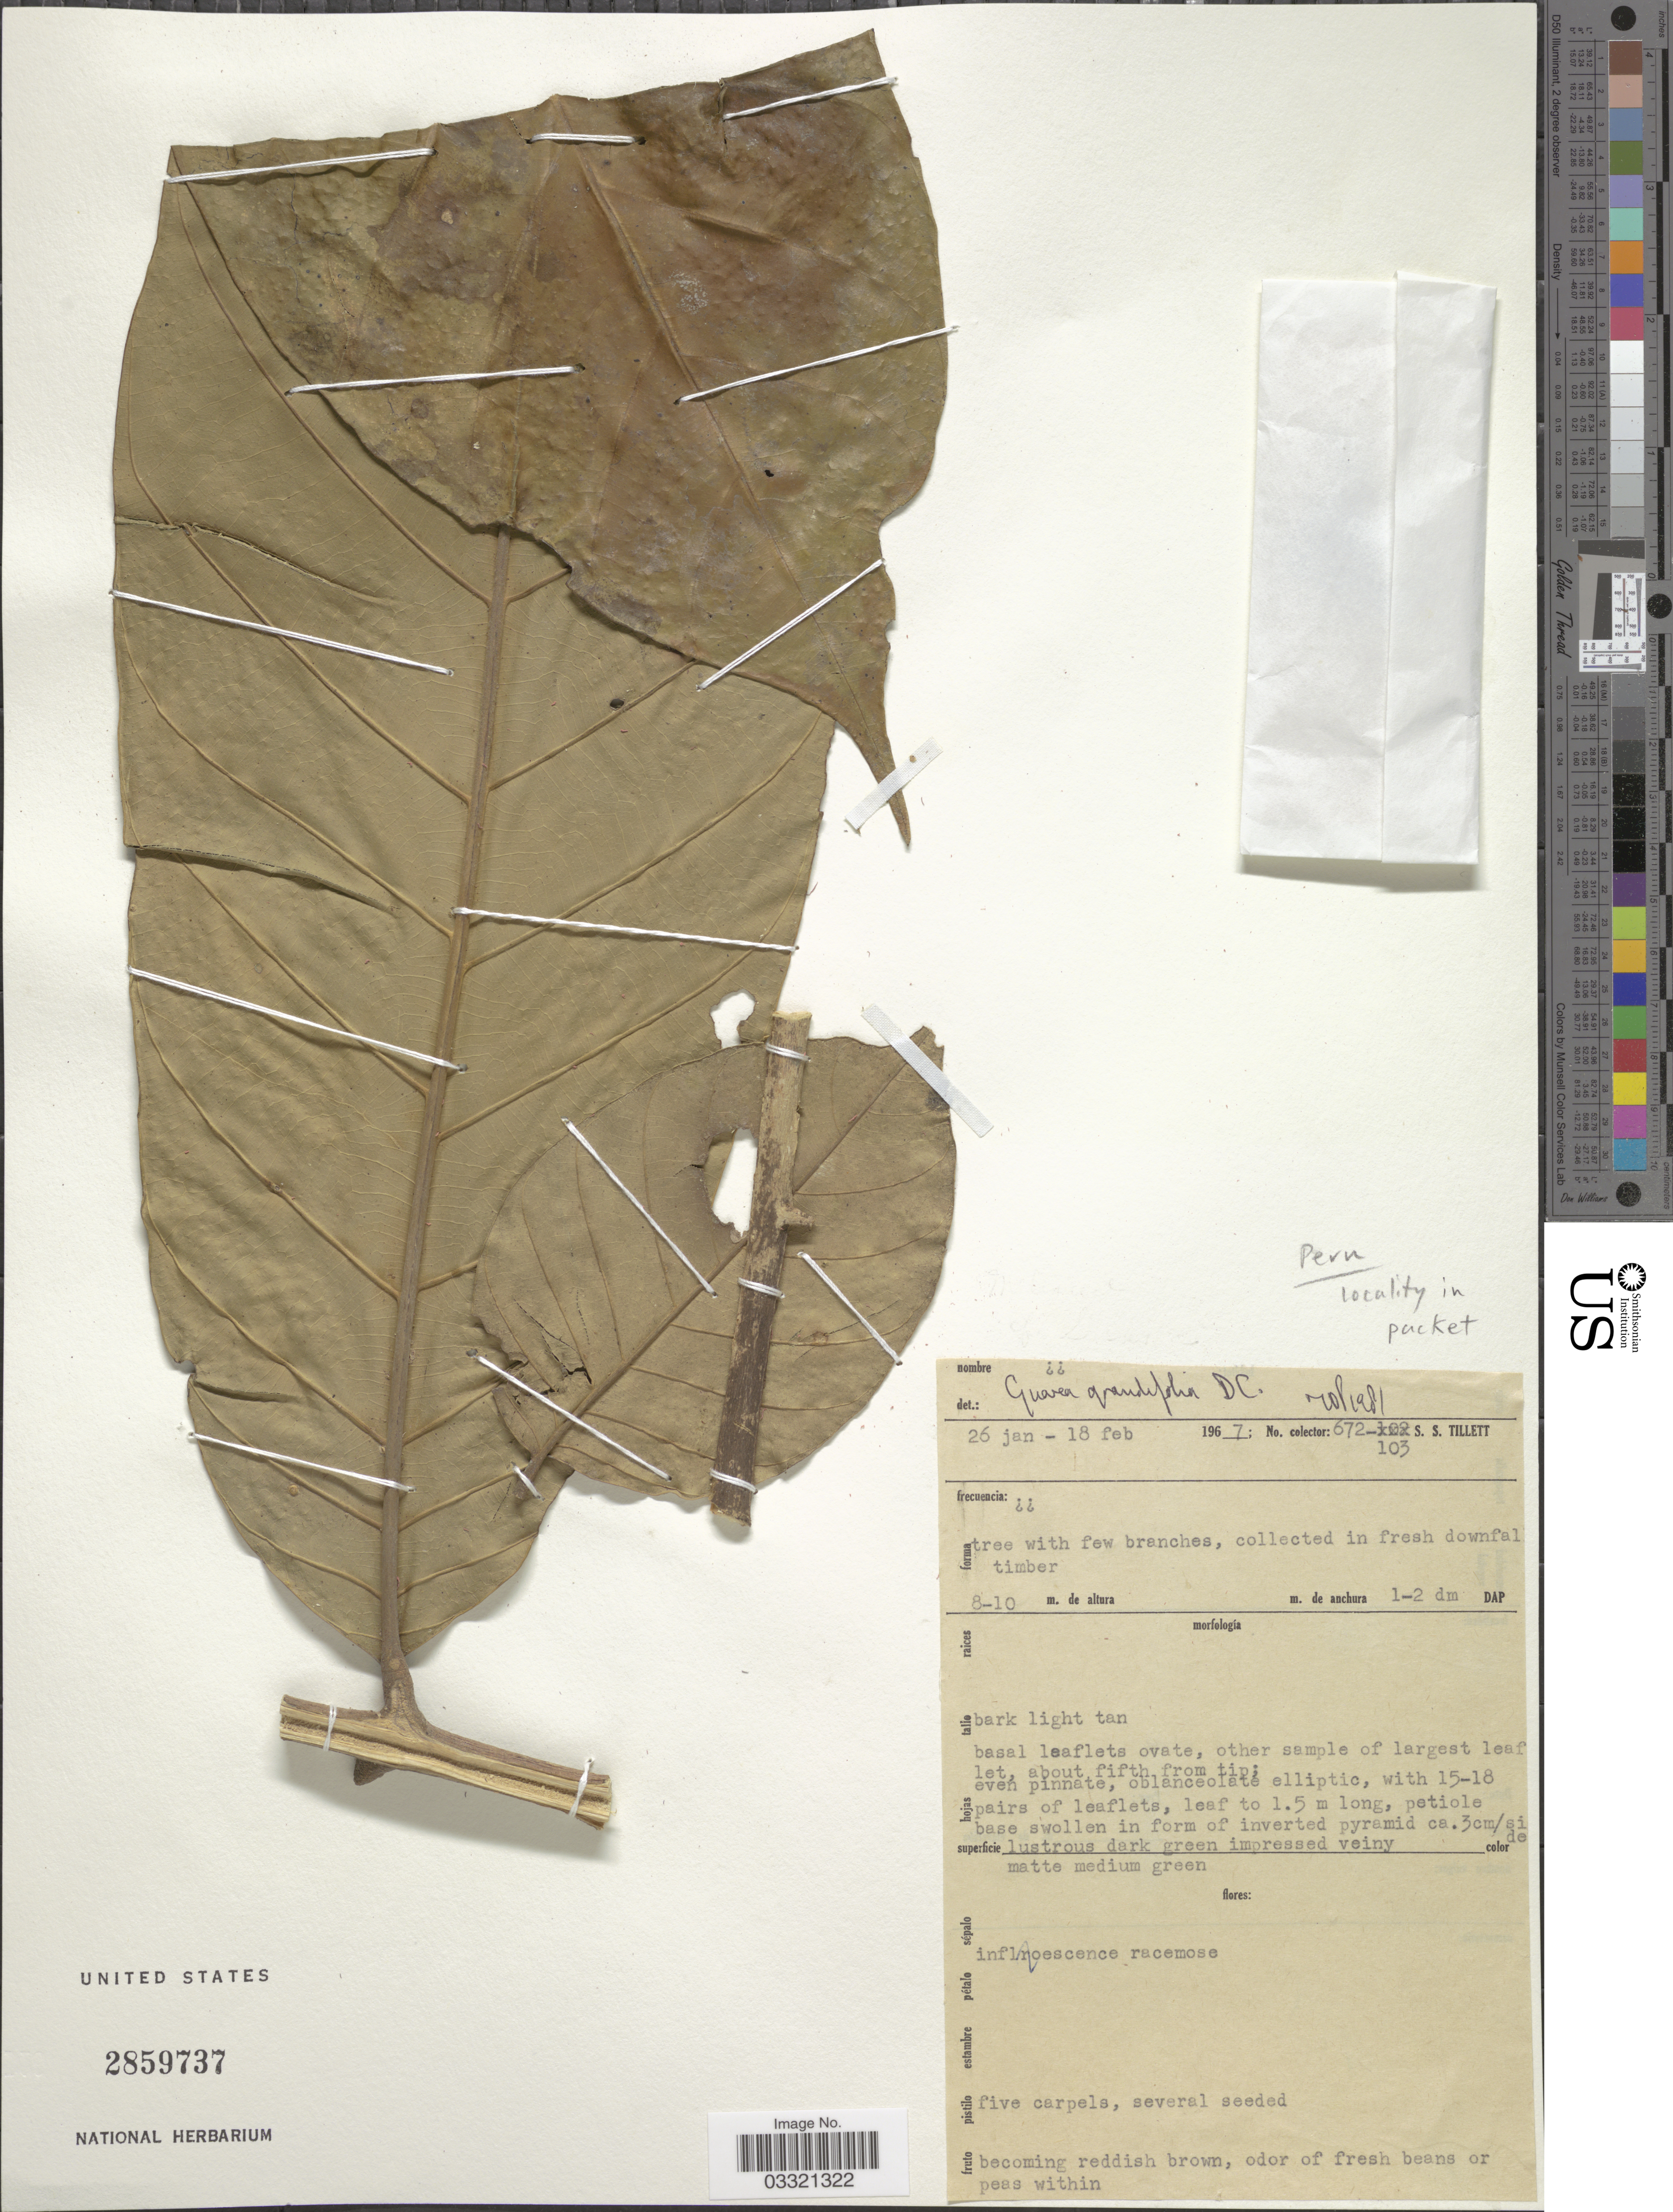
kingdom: Plantae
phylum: Tracheophyta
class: Magnoliopsida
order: Sapindales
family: Meliaceae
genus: Guarea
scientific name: Guarea grandifolia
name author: DC.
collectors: S. S. Tillett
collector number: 672/103?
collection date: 1967-01-26/1967-02-18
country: Peru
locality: In fresh downfall timber.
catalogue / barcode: US 2859737